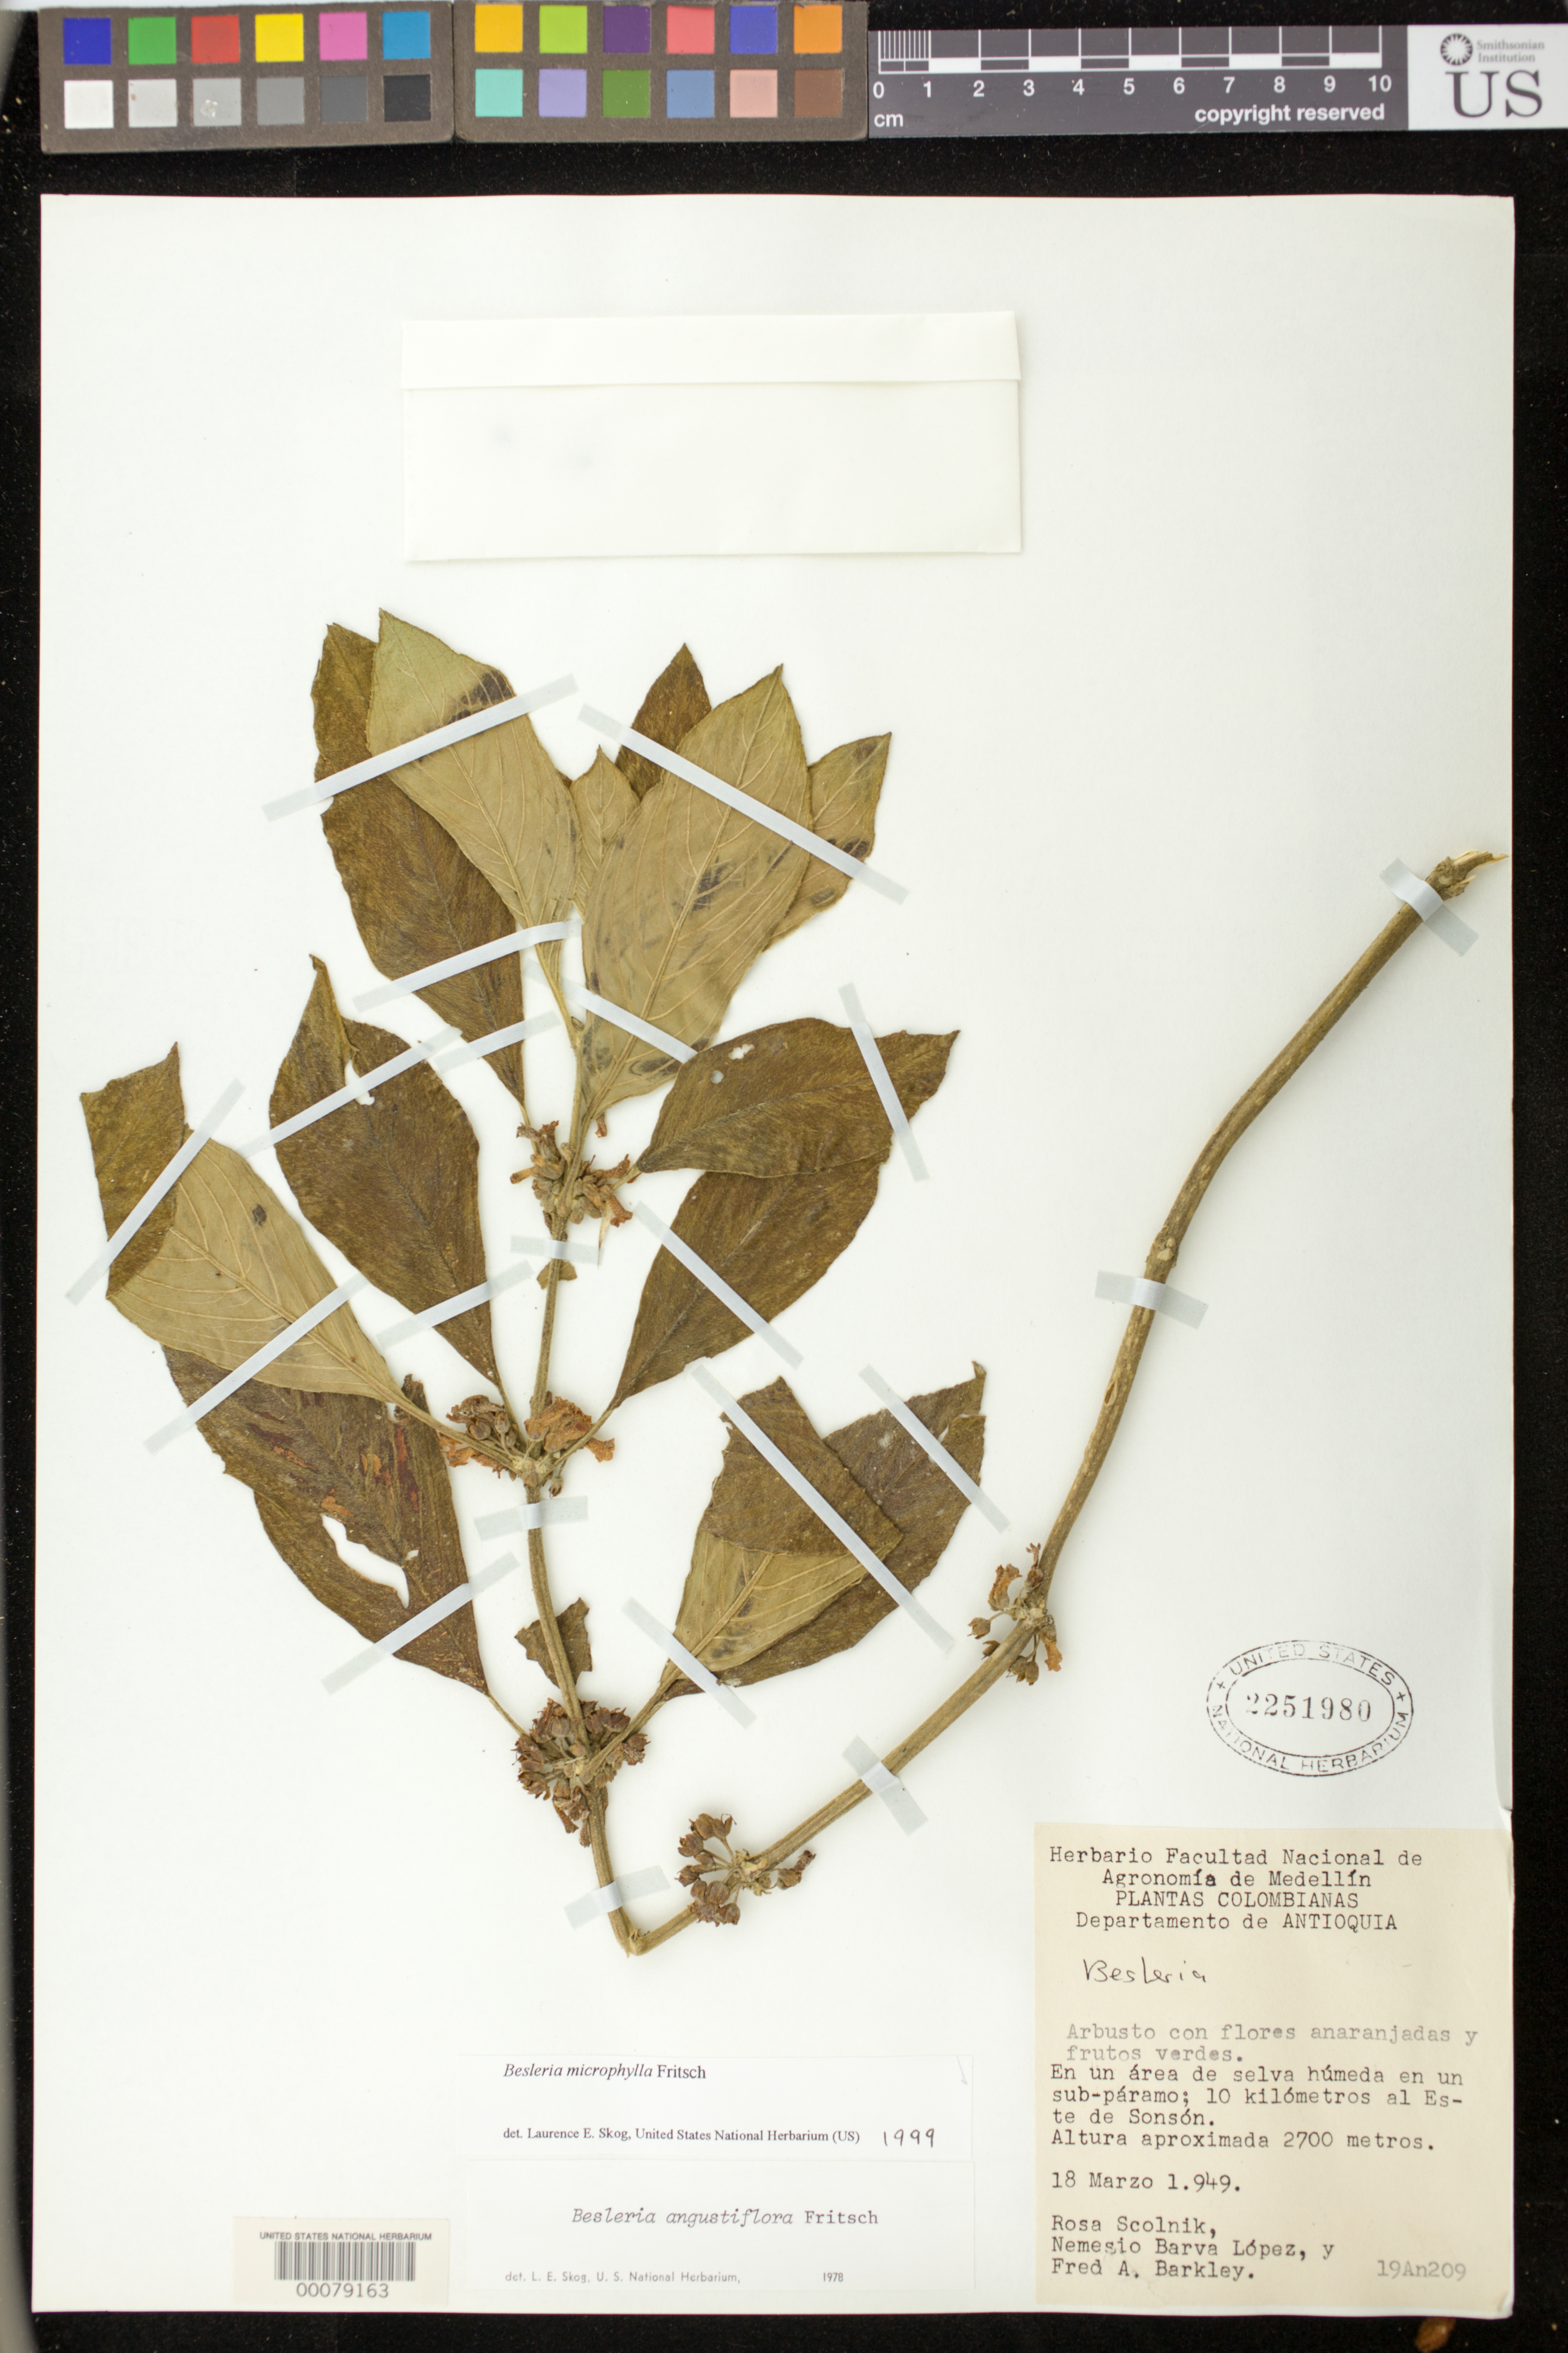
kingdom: Plantae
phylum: Tracheophyta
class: Magnoliopsida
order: Lamiales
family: Gesneriaceae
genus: Besleria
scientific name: Besleria microphylla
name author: Fritsch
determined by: Skog, Laurence E.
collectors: R. Scolnik, N. Lopez & F. A. Barkley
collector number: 19An 209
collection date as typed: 18 Mar 1949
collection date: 1949-03-18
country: Colombia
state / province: Antioquia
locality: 10 km al E de Sonsón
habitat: En un área de selva húmeda en un sub-páramo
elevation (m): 2700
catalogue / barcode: US 2251980